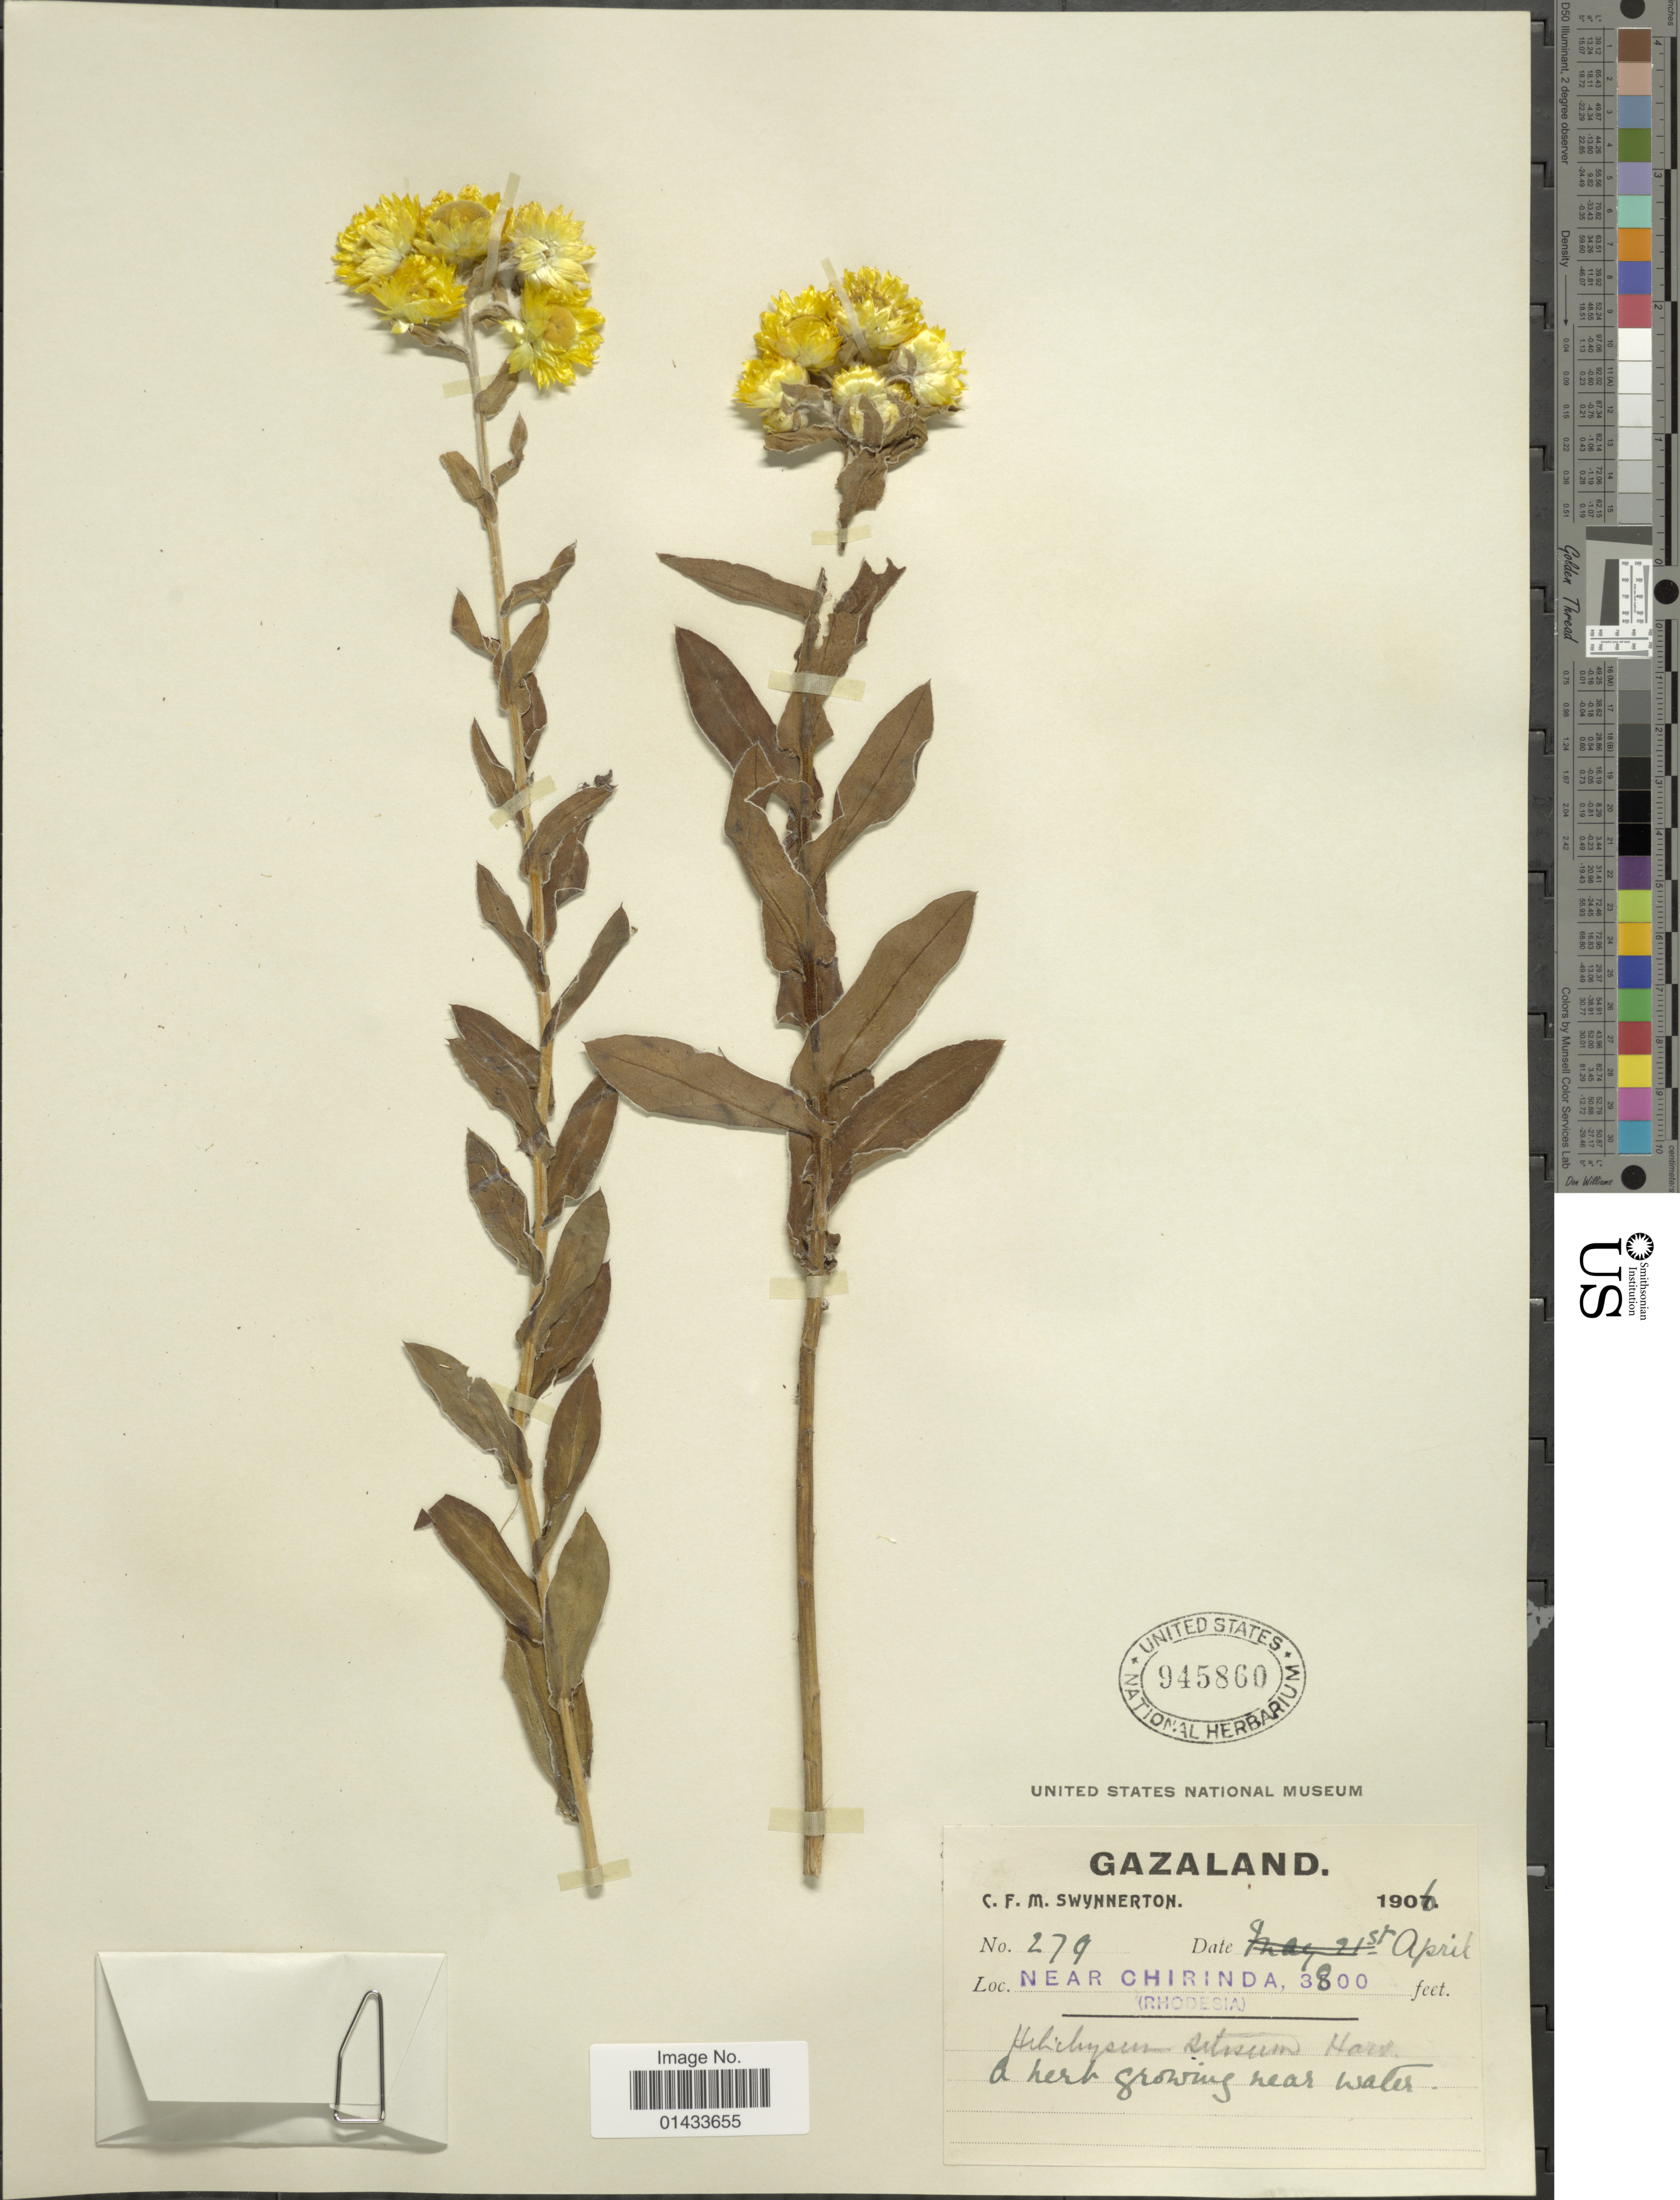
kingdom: Plantae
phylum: Tracheophyta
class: Magnoliopsida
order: Asterales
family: Asteraceae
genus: Helichrysum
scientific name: Helichrysum setosum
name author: Harv.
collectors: C. Swynnerton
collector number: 279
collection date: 1906-04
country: Zimbabwe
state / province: Manicaland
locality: Gazaland, Near Chirinda, (Rhodesia)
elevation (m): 1158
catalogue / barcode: US 945860